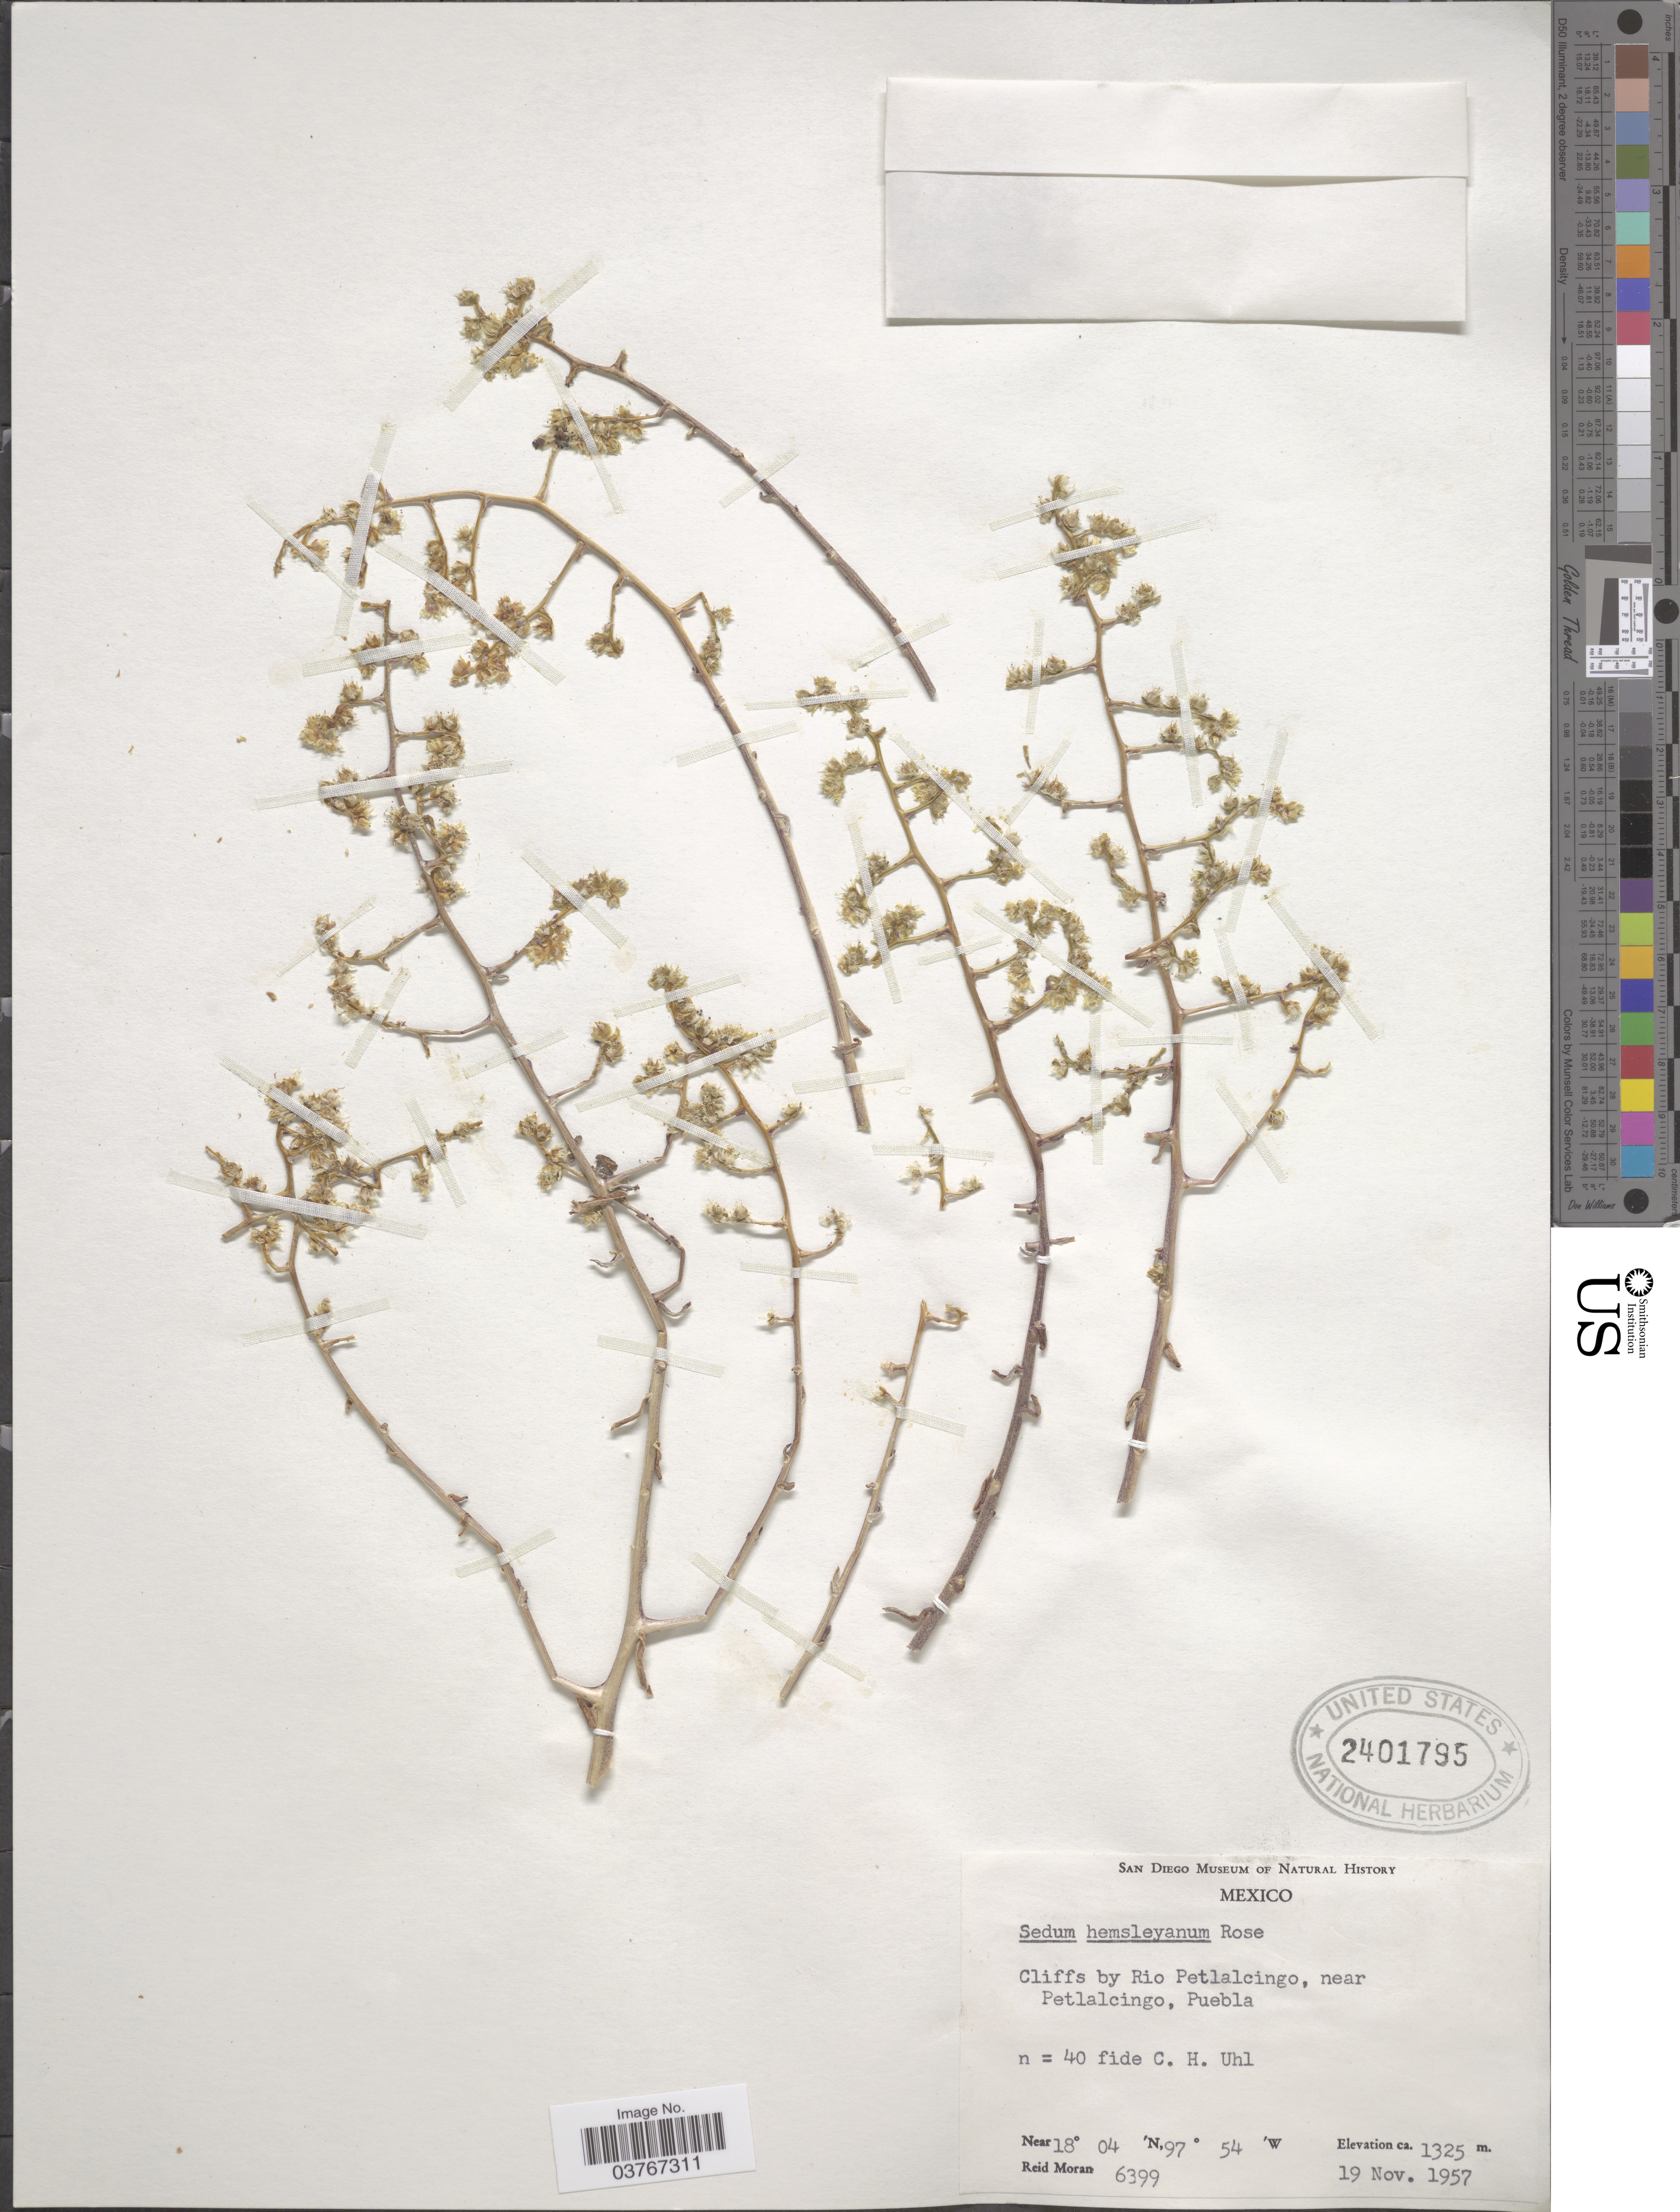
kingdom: Plantae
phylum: Tracheophyta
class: Magnoliopsida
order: Saxifragales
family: Crassulaceae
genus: Sedum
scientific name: Sedum hemsleyanum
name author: Rose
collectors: R. V. Moran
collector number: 6399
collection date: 1957-11-19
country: Mexico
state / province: Puebla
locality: Cliffs by Rio Petlalcingo, near Petlalcingo.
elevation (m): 1325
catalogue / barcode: US 2401795